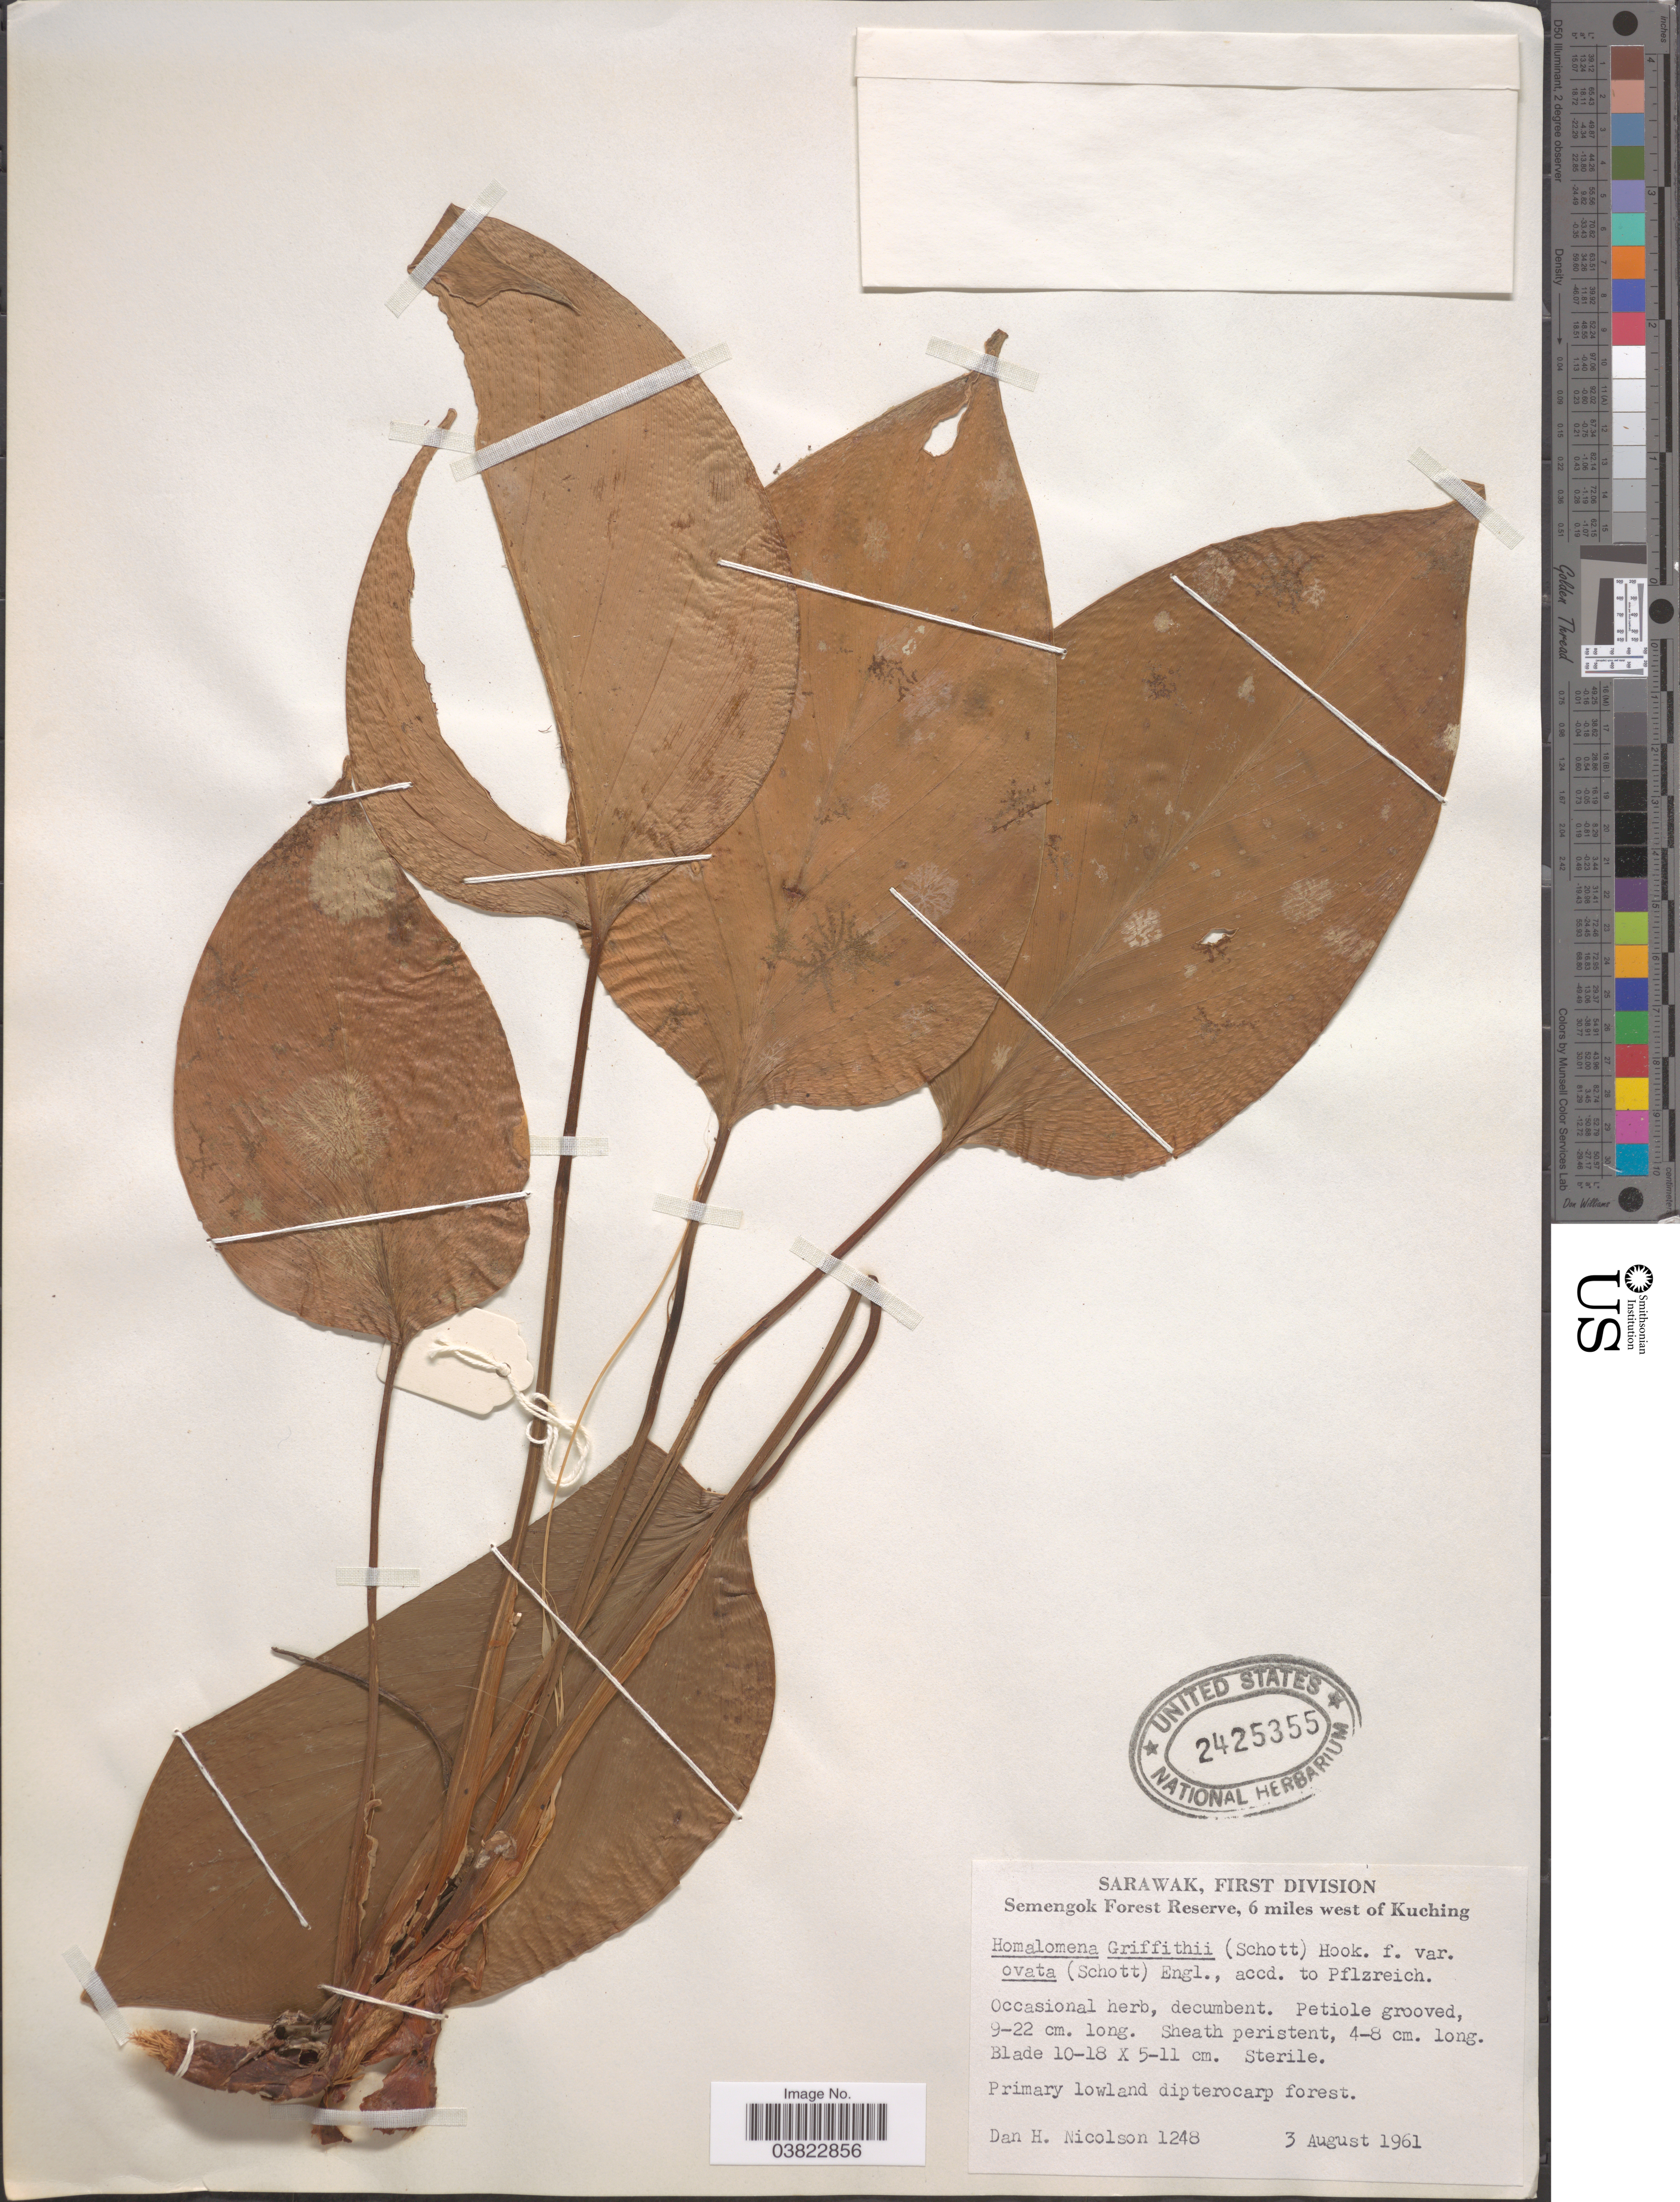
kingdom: Plantae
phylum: Tracheophyta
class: Liliopsida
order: Alismatales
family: Araceae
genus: Homalomena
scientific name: Homalomena griffithii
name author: (Schott) Hook. f.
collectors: D. H. Nicolson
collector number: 1248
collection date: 1961-08-03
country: Malaysia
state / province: Sarawak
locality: First Division. Semengok Forest Reserve, 6 miles west of Kuching.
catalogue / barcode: US 2425355